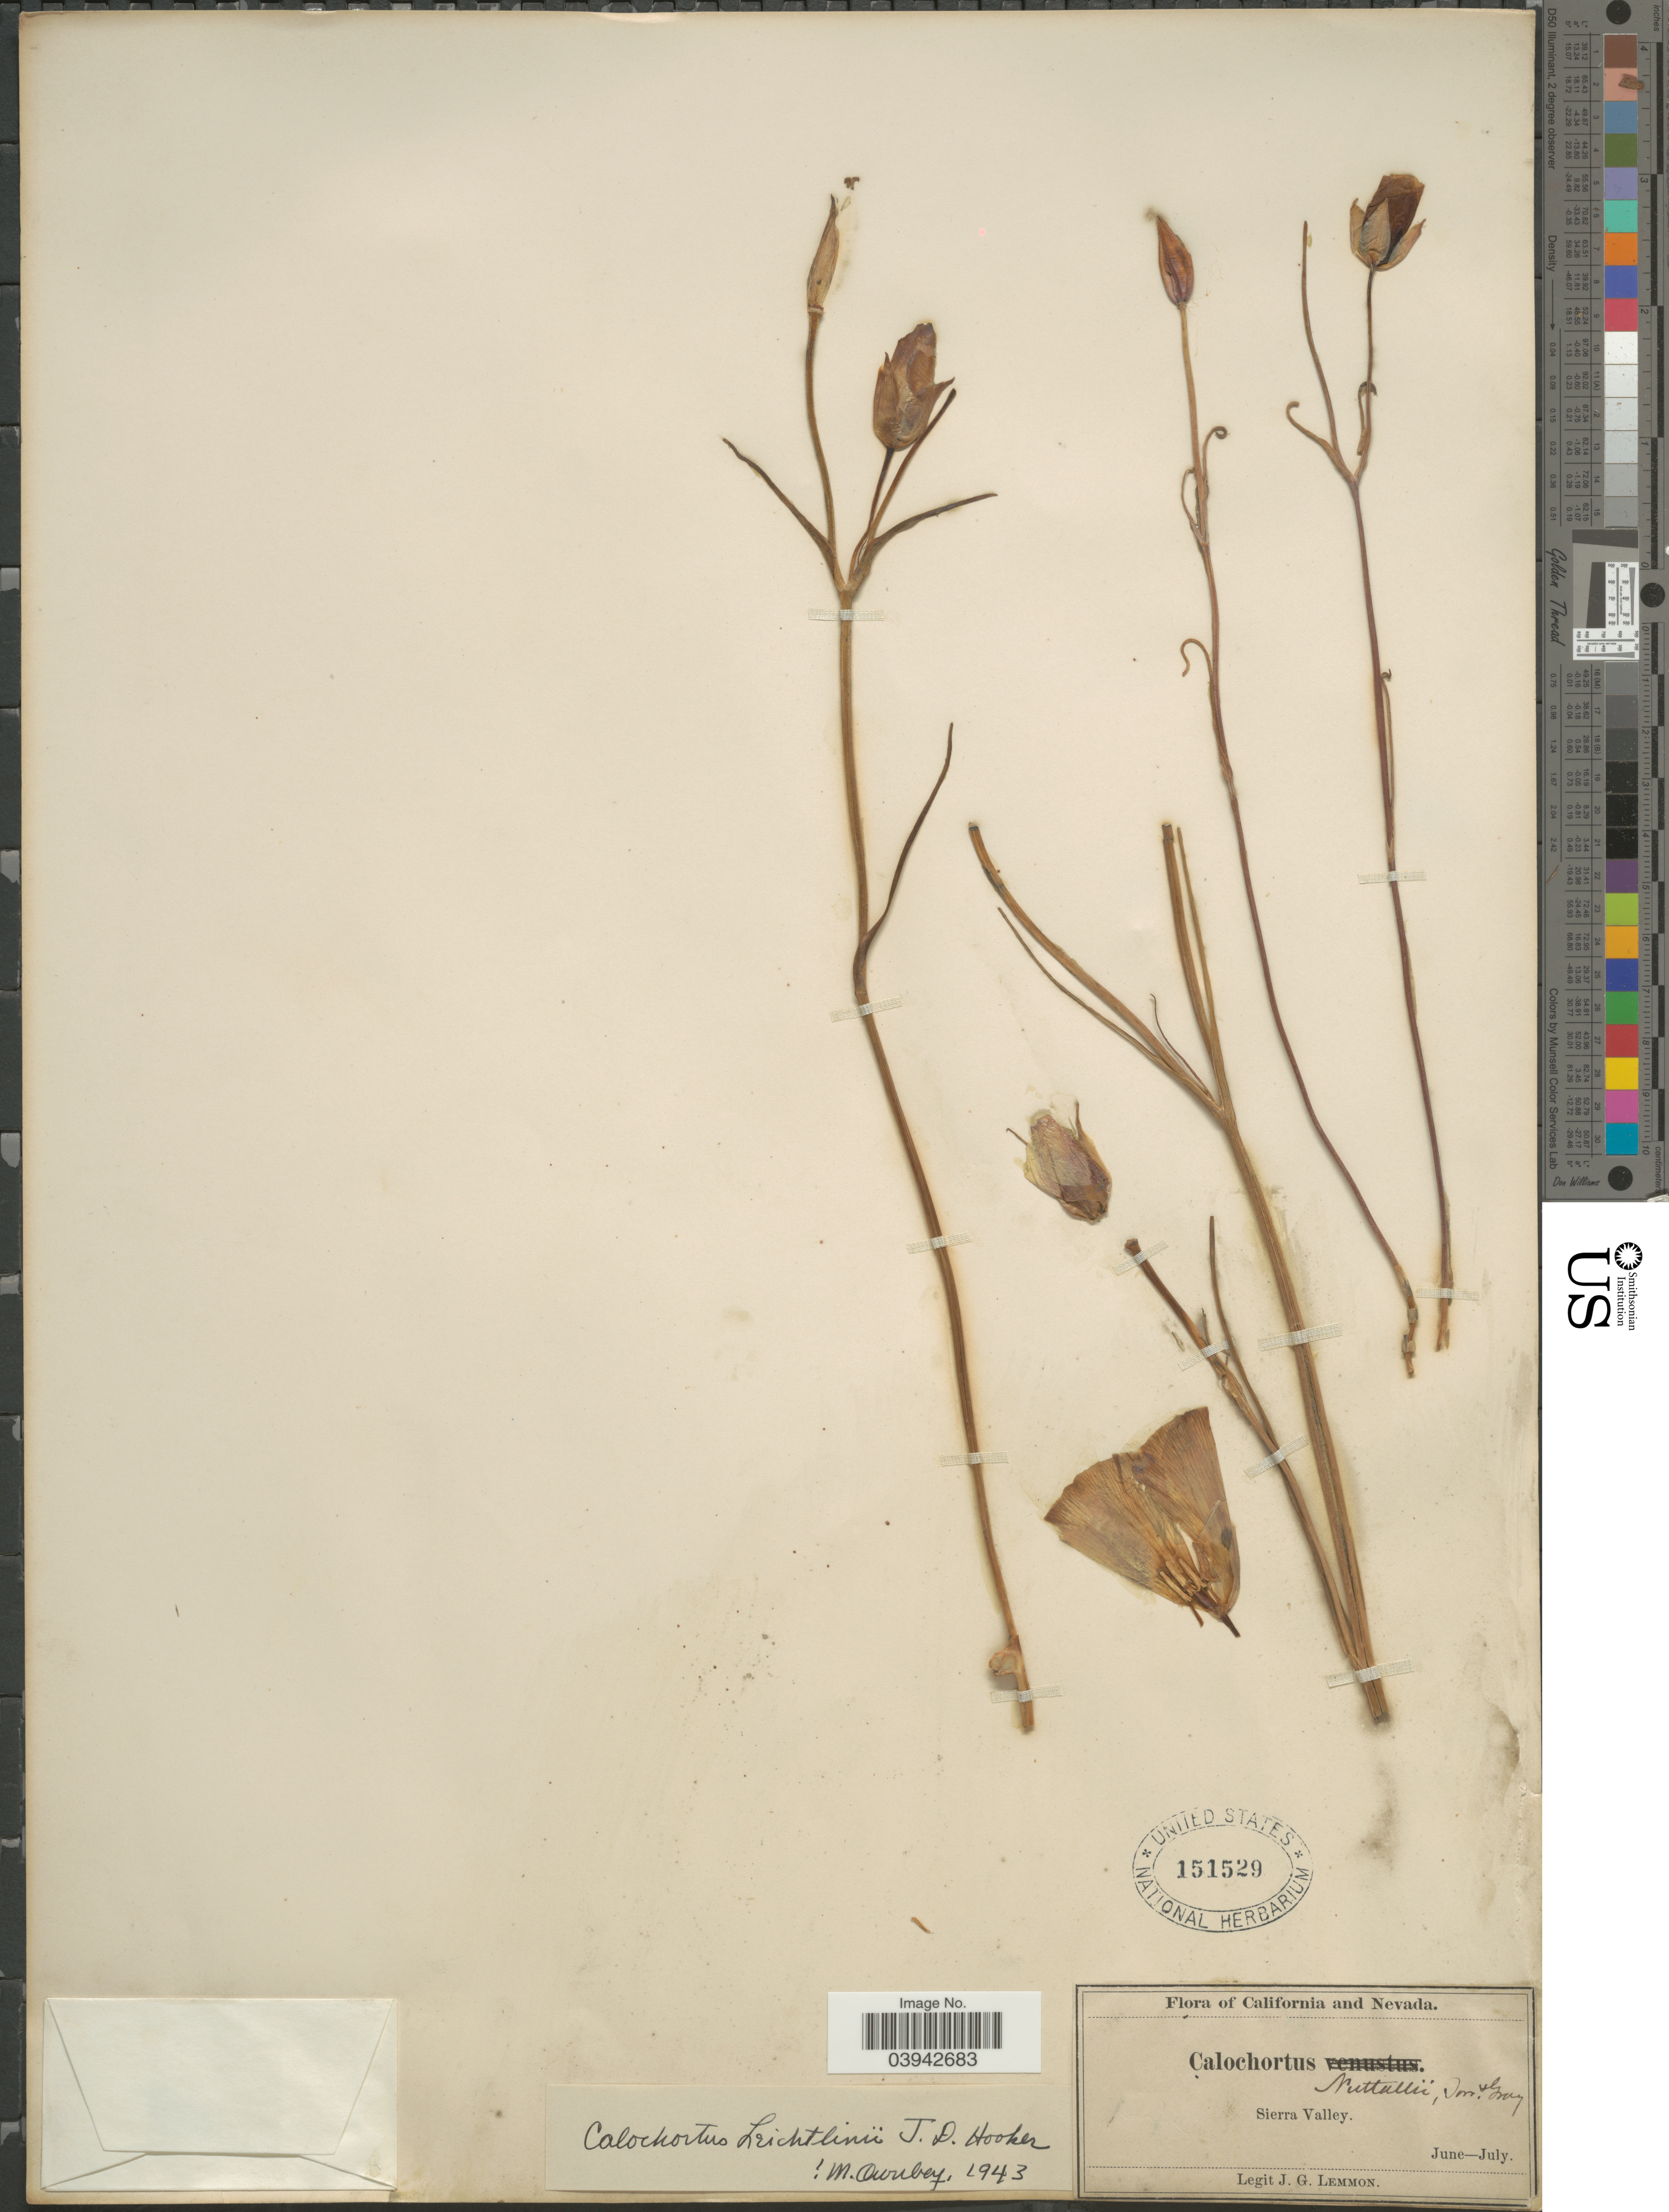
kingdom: Plantae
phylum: Tracheophyta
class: Liliopsida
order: Liliales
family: Liliaceae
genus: Calochortus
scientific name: Calochortus leichtlinii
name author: Hook. f.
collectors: J. Lemmon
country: United States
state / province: California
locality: Sierra Valley.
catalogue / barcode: US 151529